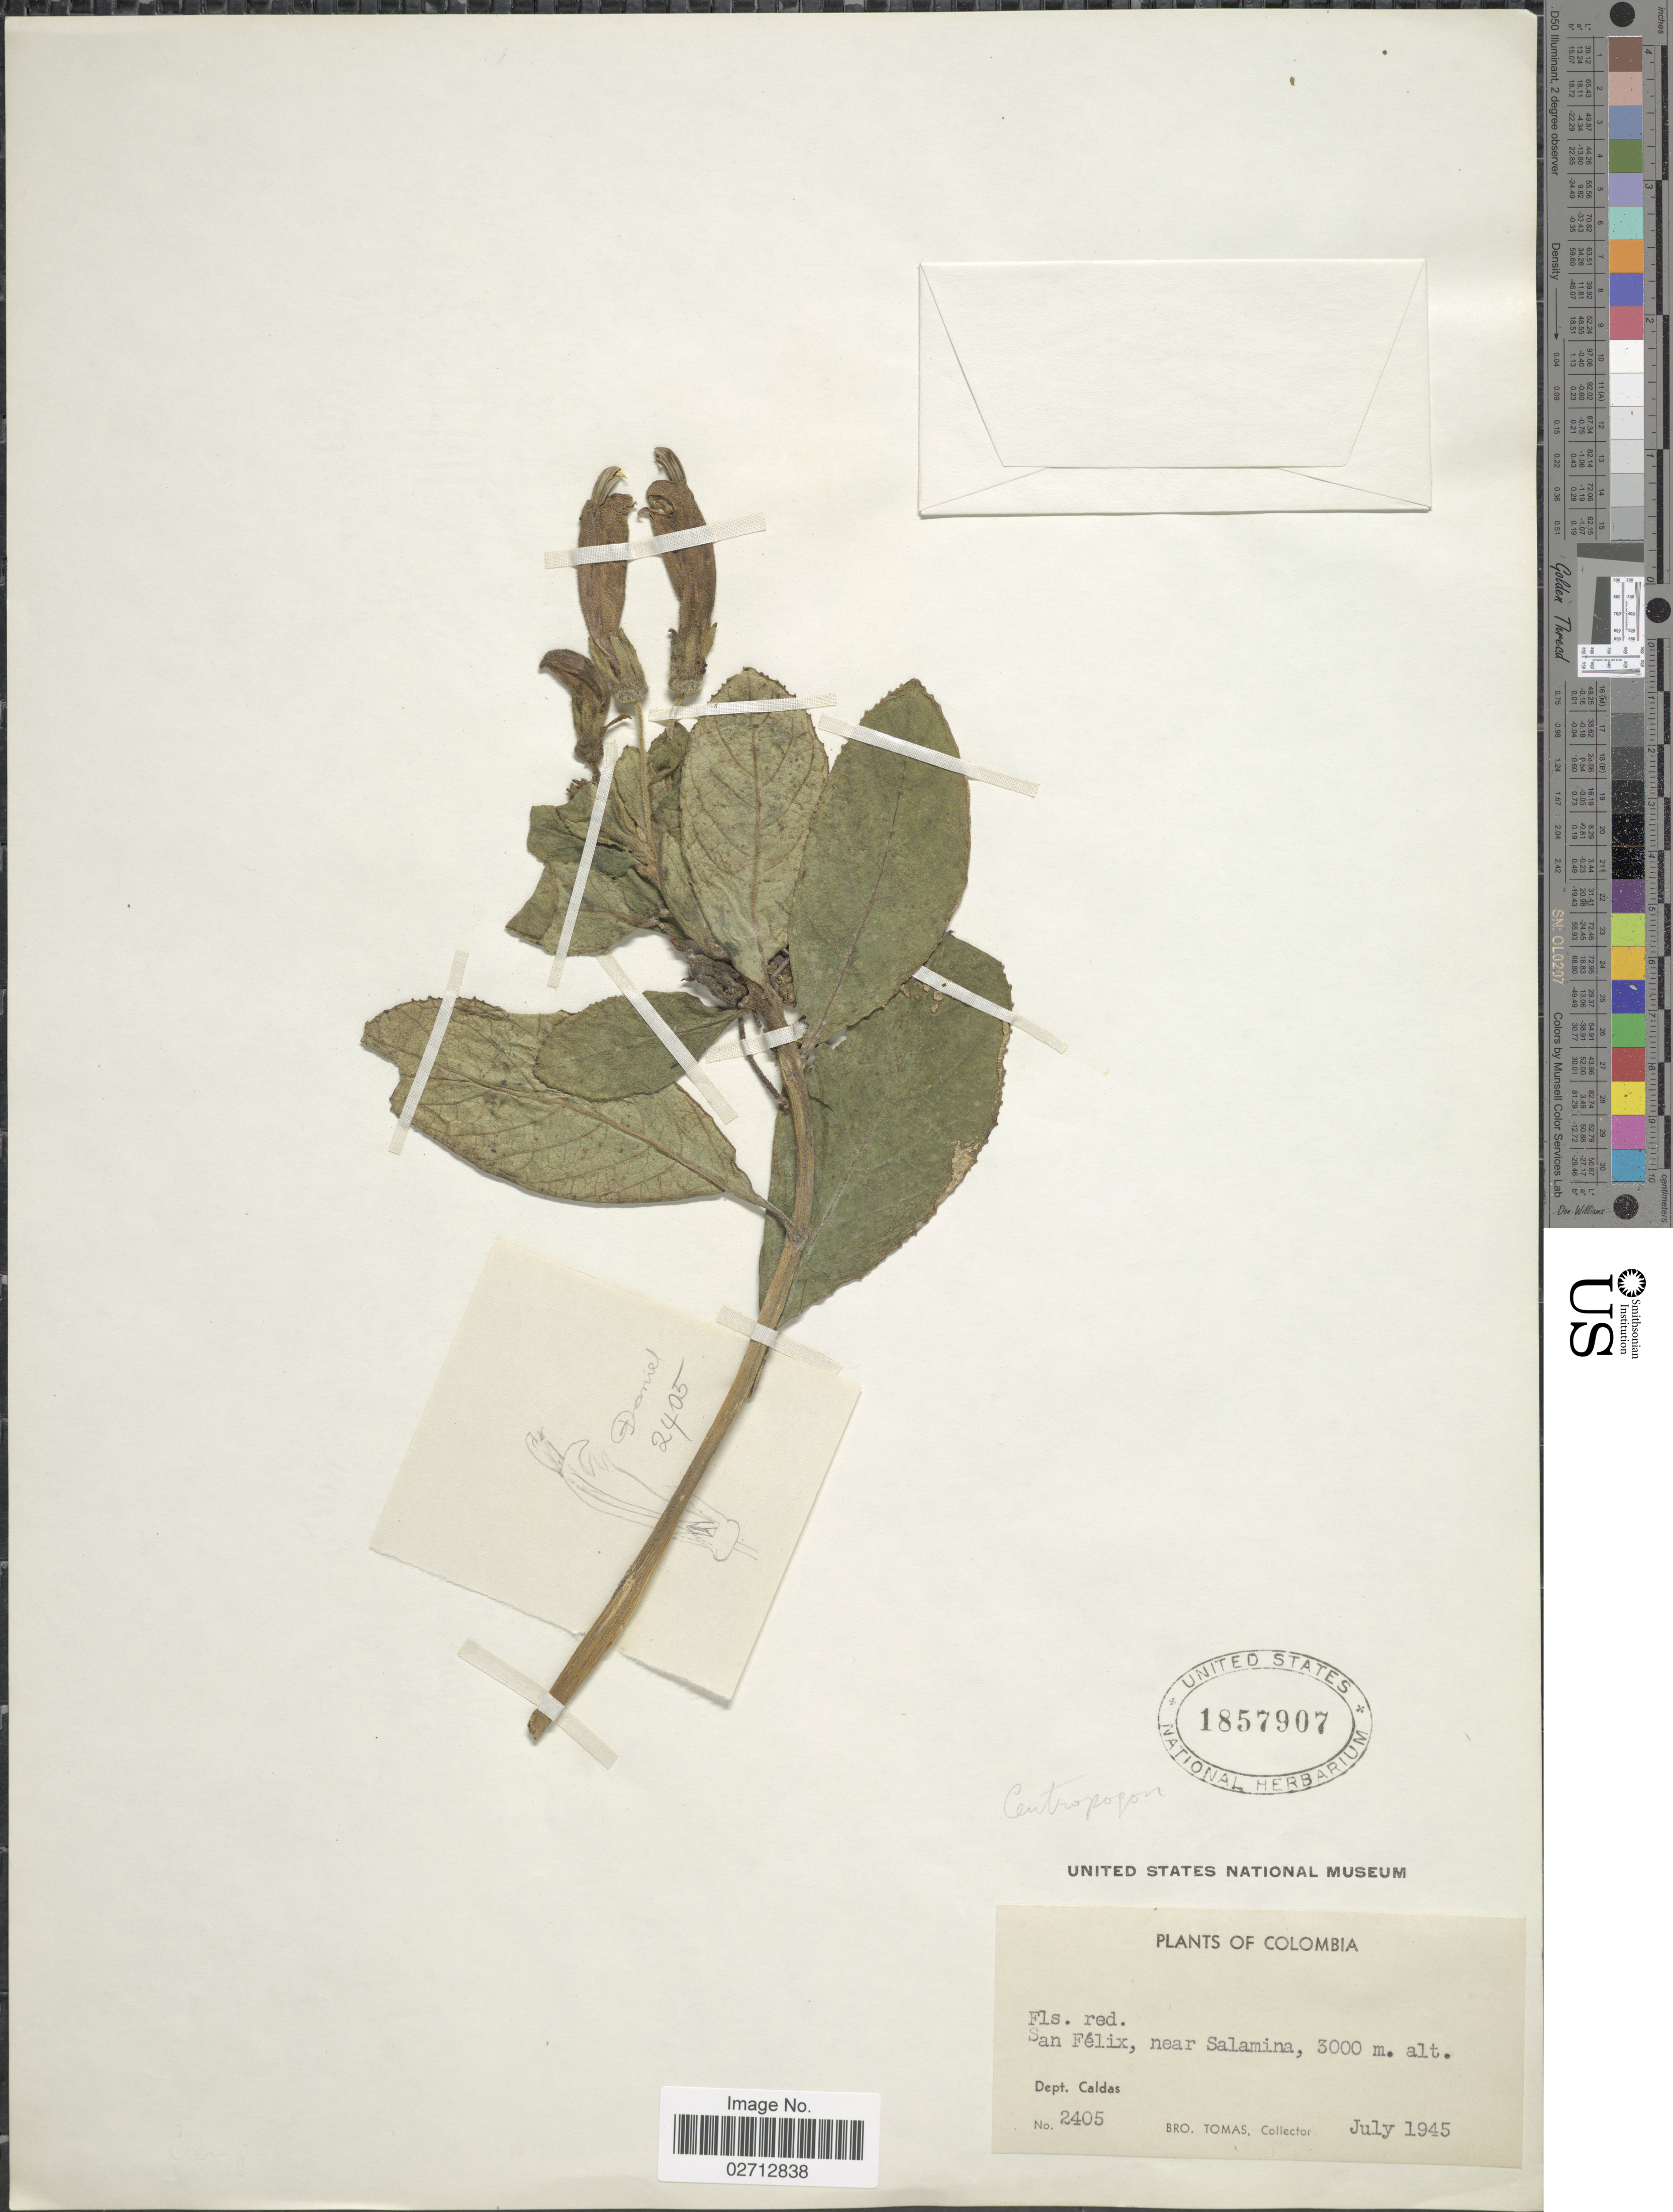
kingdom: Plantae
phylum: Tracheophyta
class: Magnoliopsida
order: Asterales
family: Campanulaceae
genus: Centropogon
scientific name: Centropogon sp.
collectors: B. Tomas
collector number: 2405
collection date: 1945-07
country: Colombia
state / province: Caldas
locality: San Felix, near Salamina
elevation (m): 3000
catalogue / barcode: US 1857907